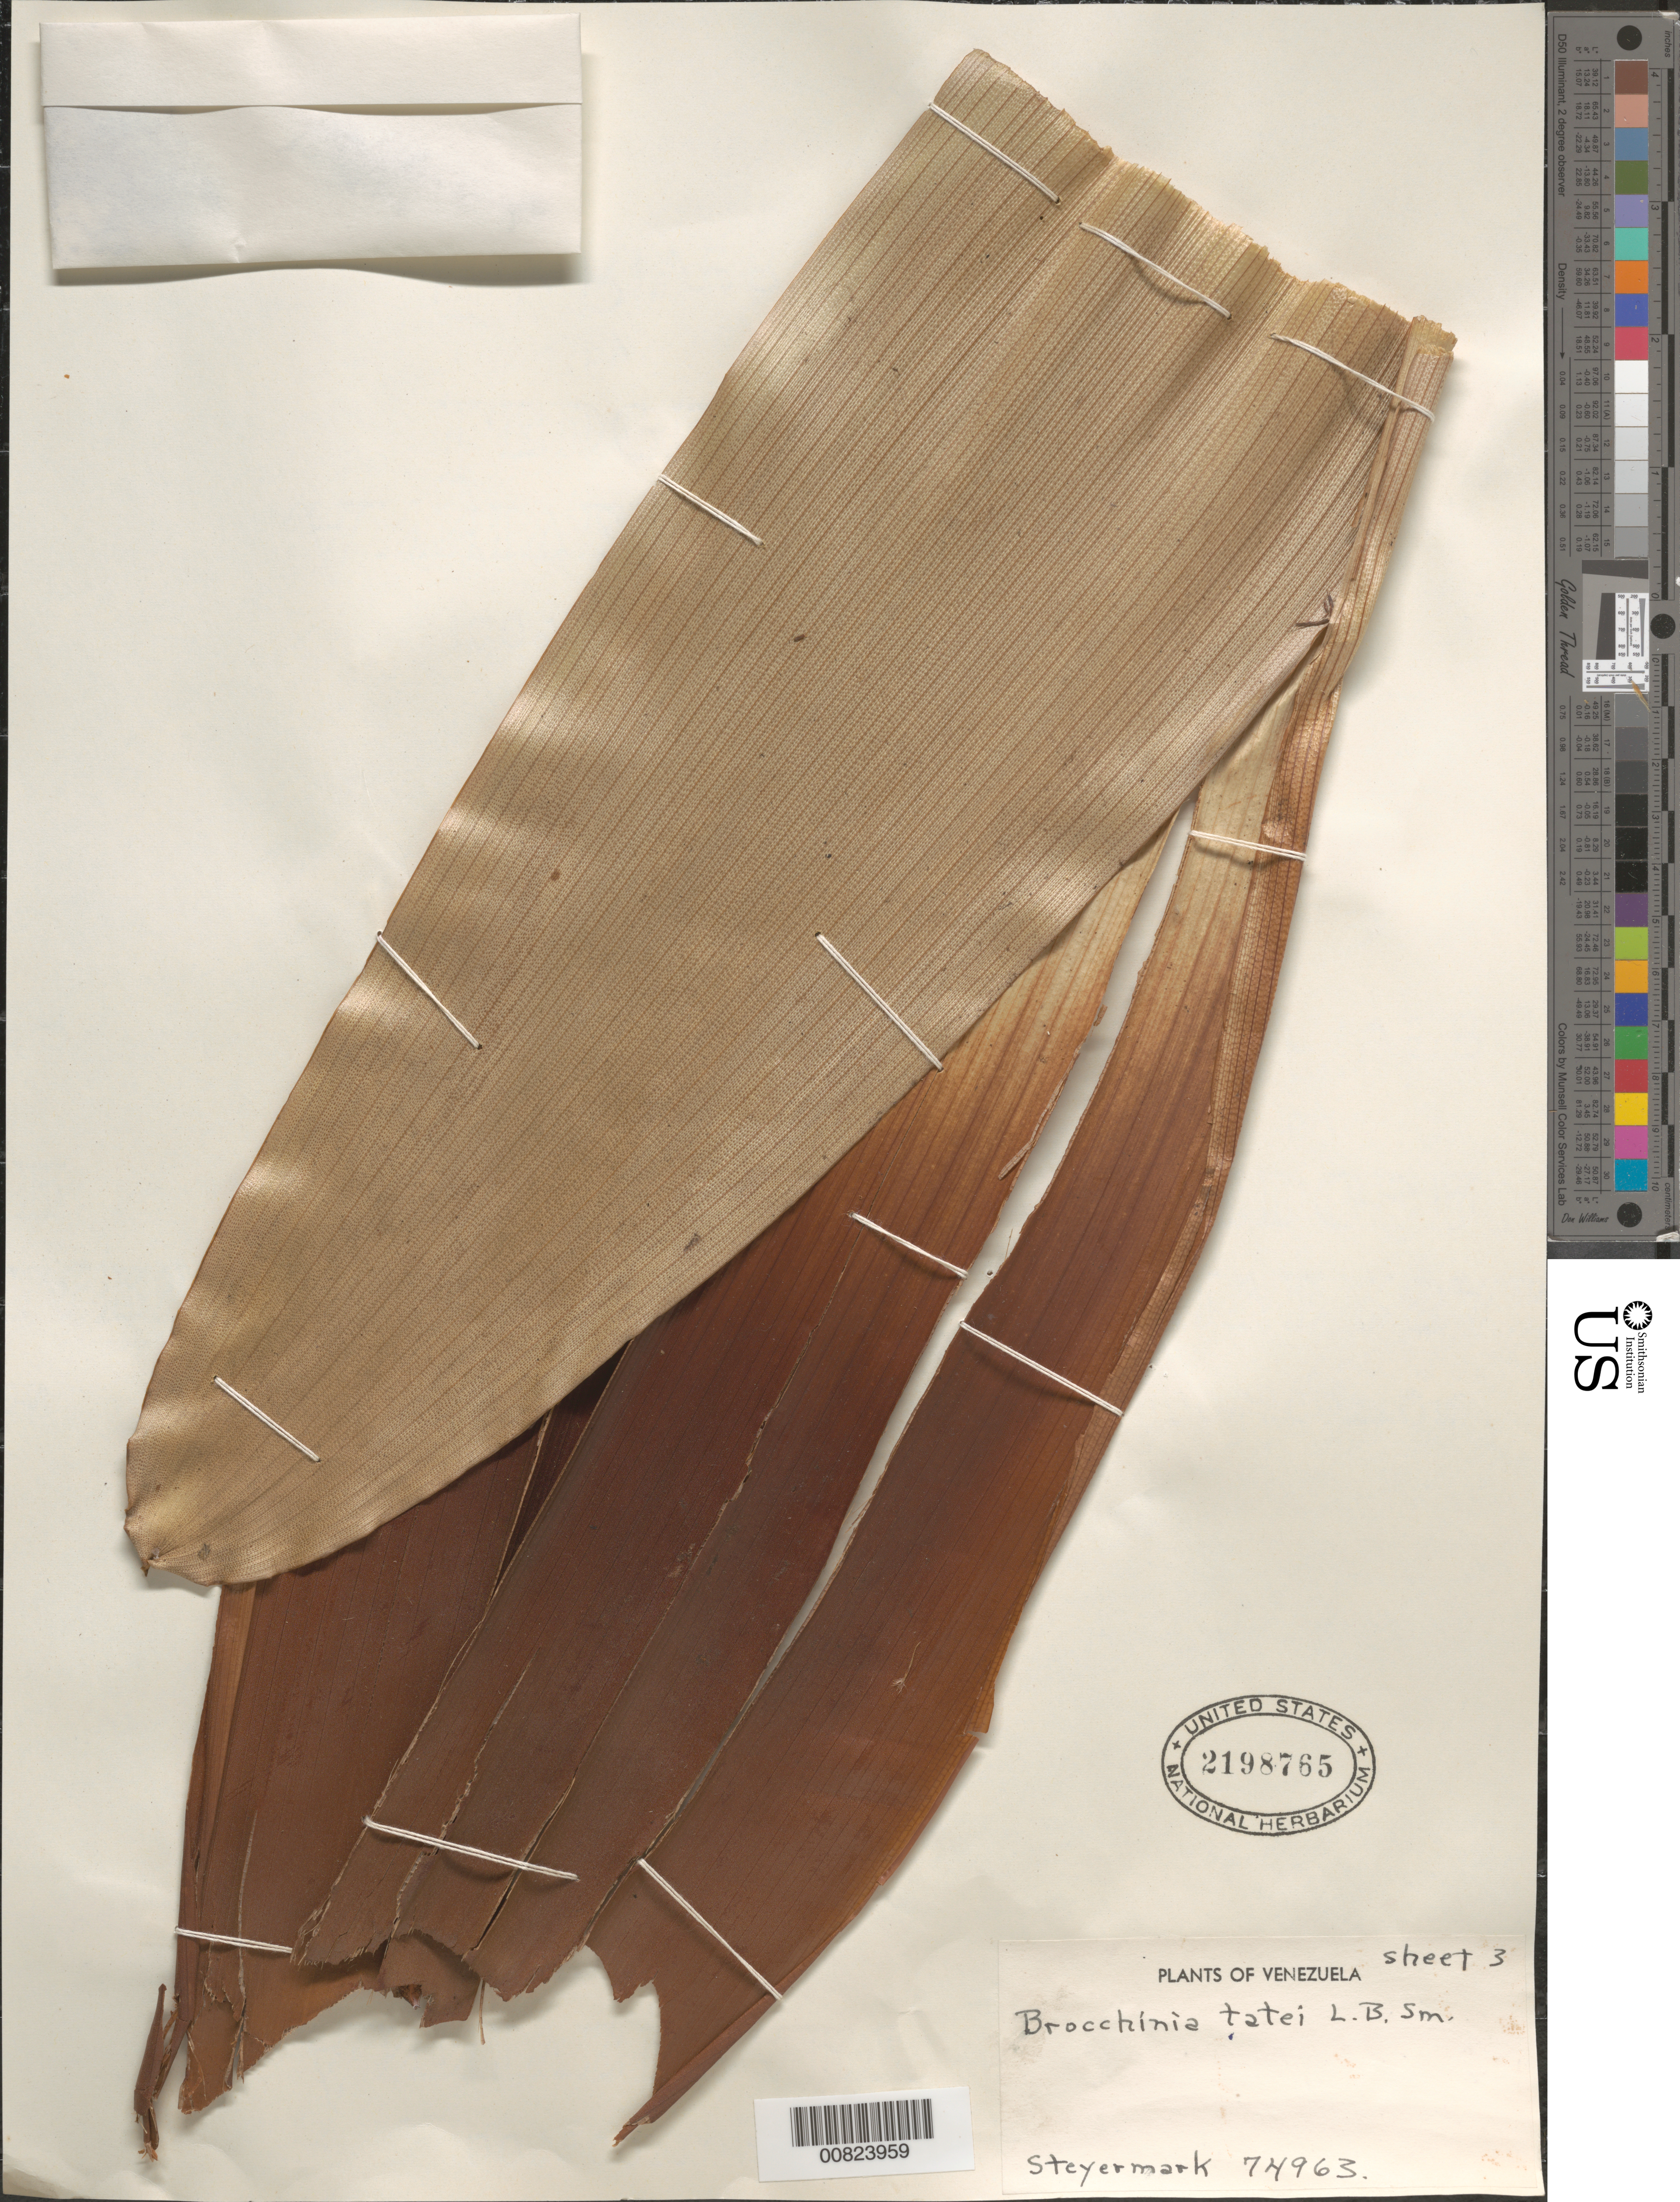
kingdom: Plantae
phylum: Tracheophyta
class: Liliopsida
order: Poales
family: Bromeliaceae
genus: Brocchinia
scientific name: Brocchinia tatei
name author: L.B. Sm.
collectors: Steyermark, --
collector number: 74963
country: Venezuela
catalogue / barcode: US 2198765